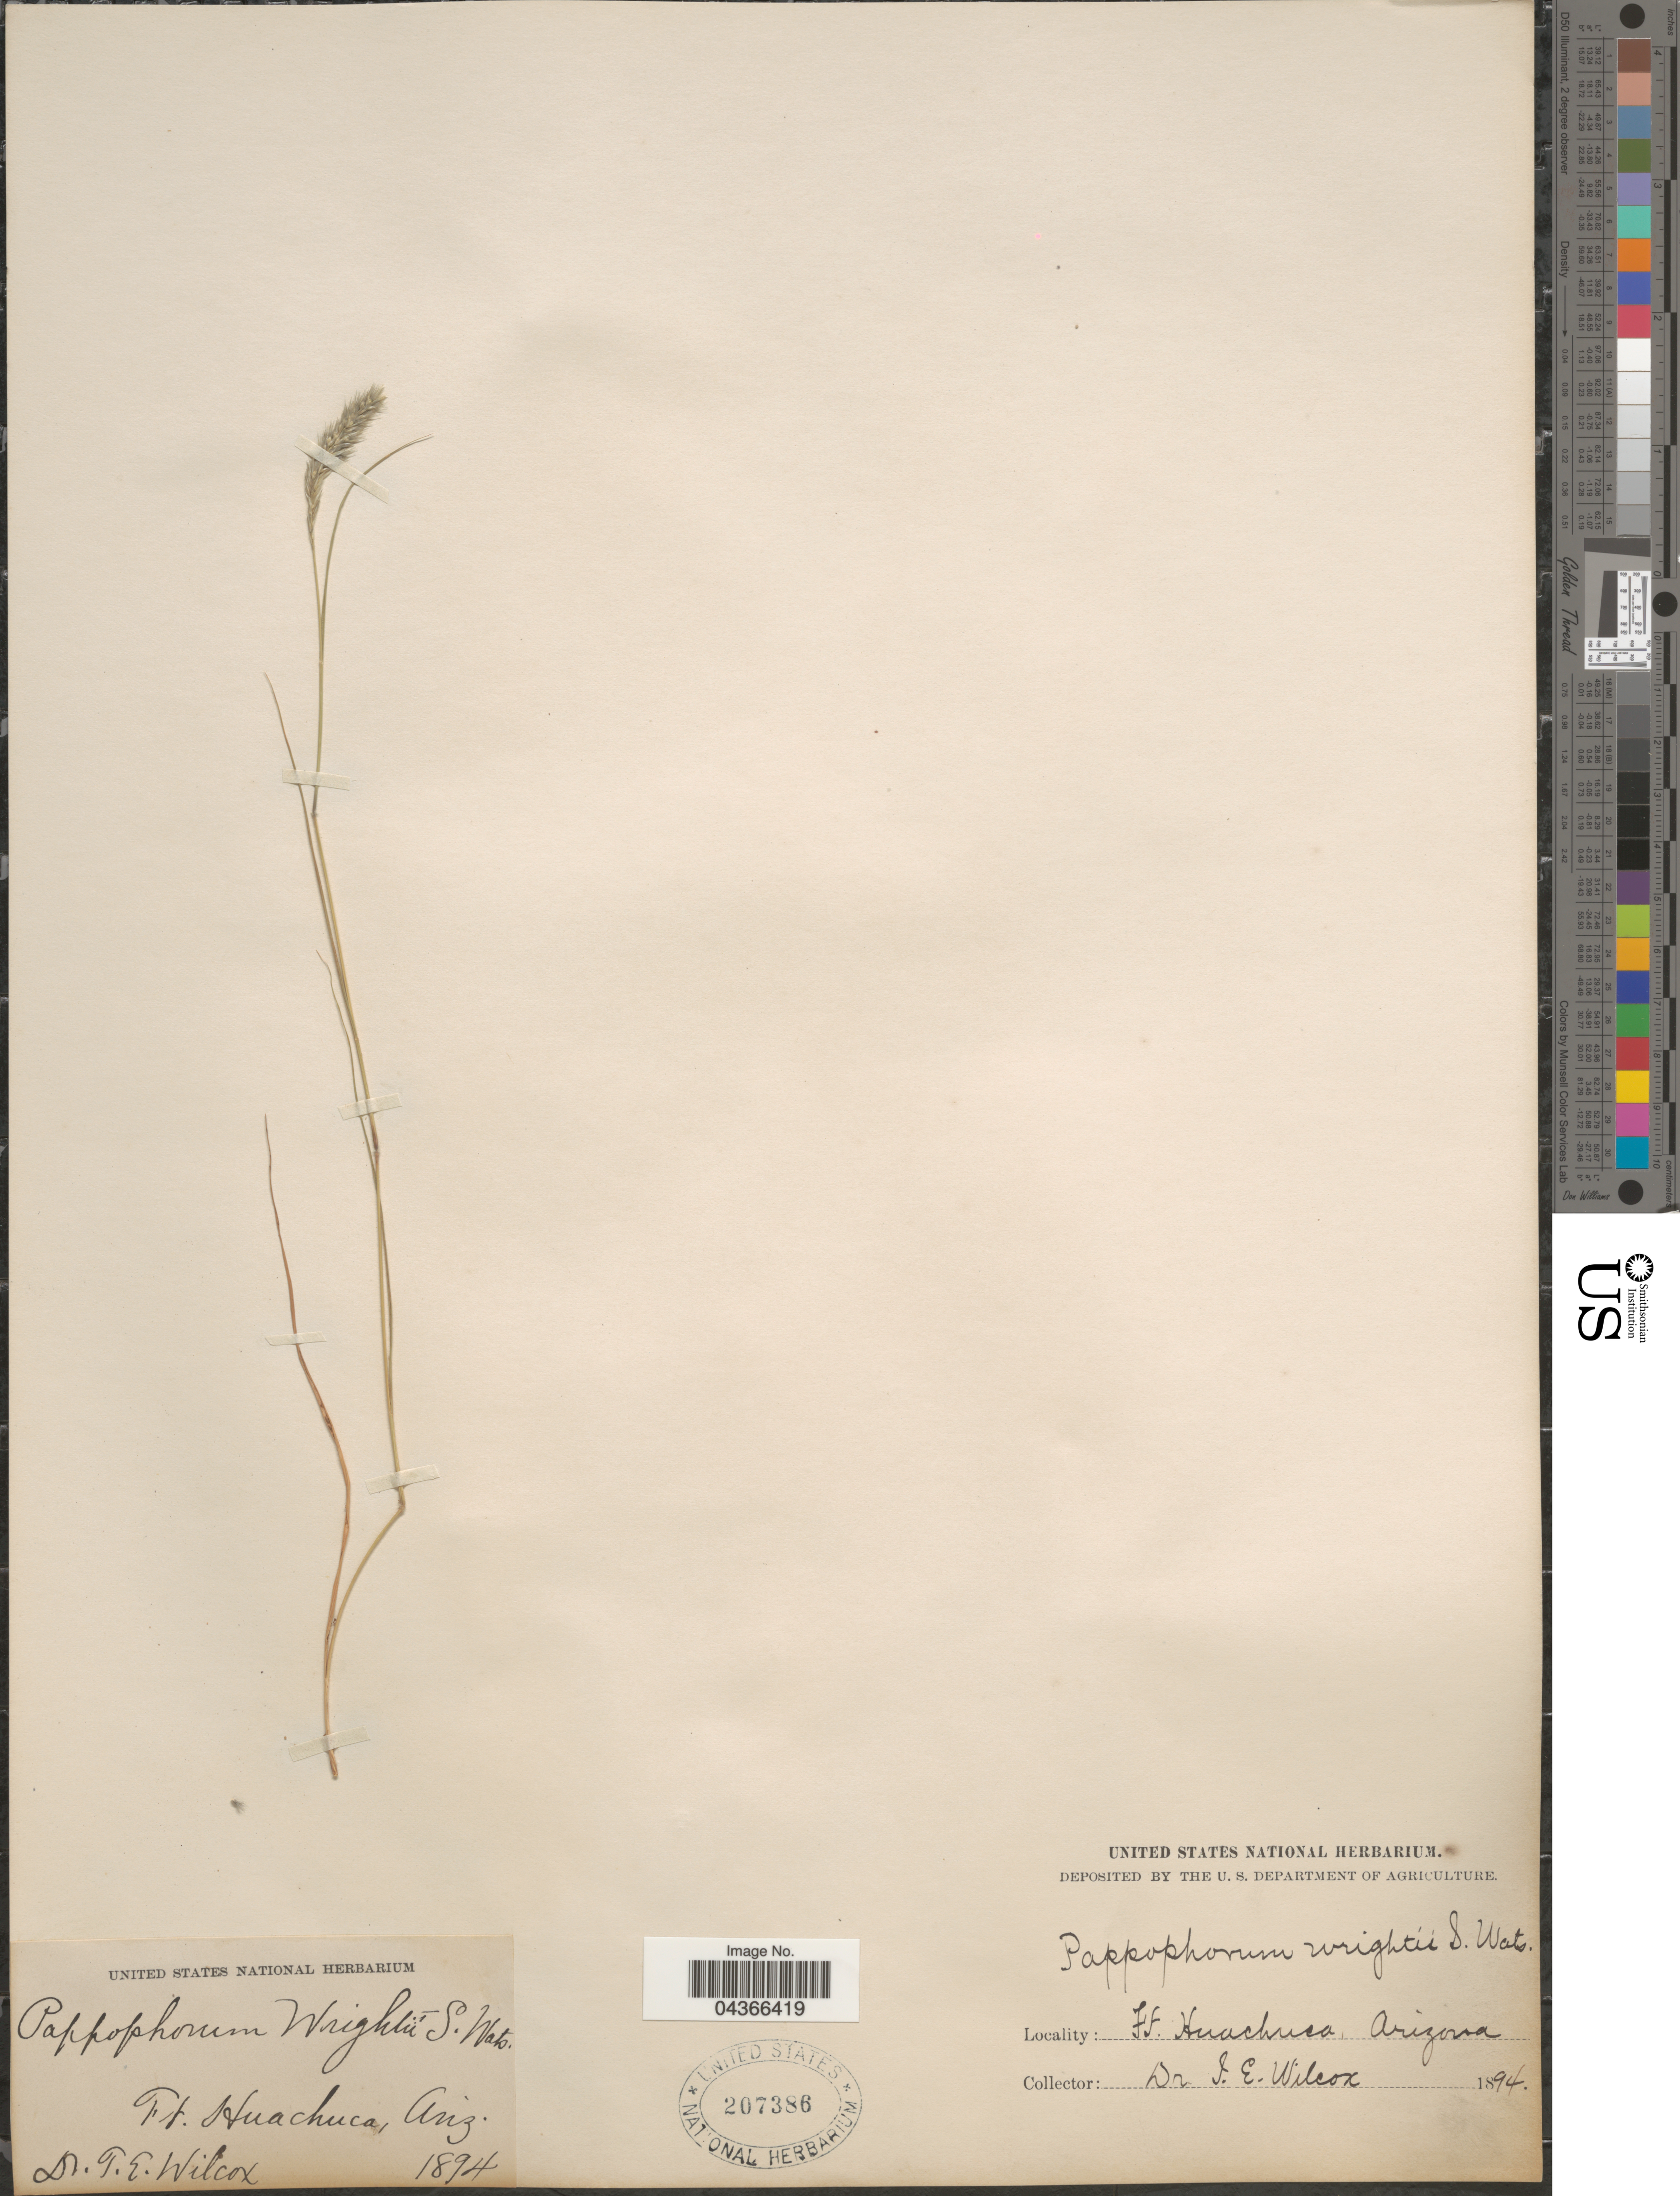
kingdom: Plantae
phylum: Tracheophyta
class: Liliopsida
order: Poales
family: Poaceae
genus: Enneapogon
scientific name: Enneapogon desvauxii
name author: P. Beauv.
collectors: T. E. Wilcox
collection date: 1894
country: United States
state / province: Arizona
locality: Ft. Huachuca.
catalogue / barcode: US 207386